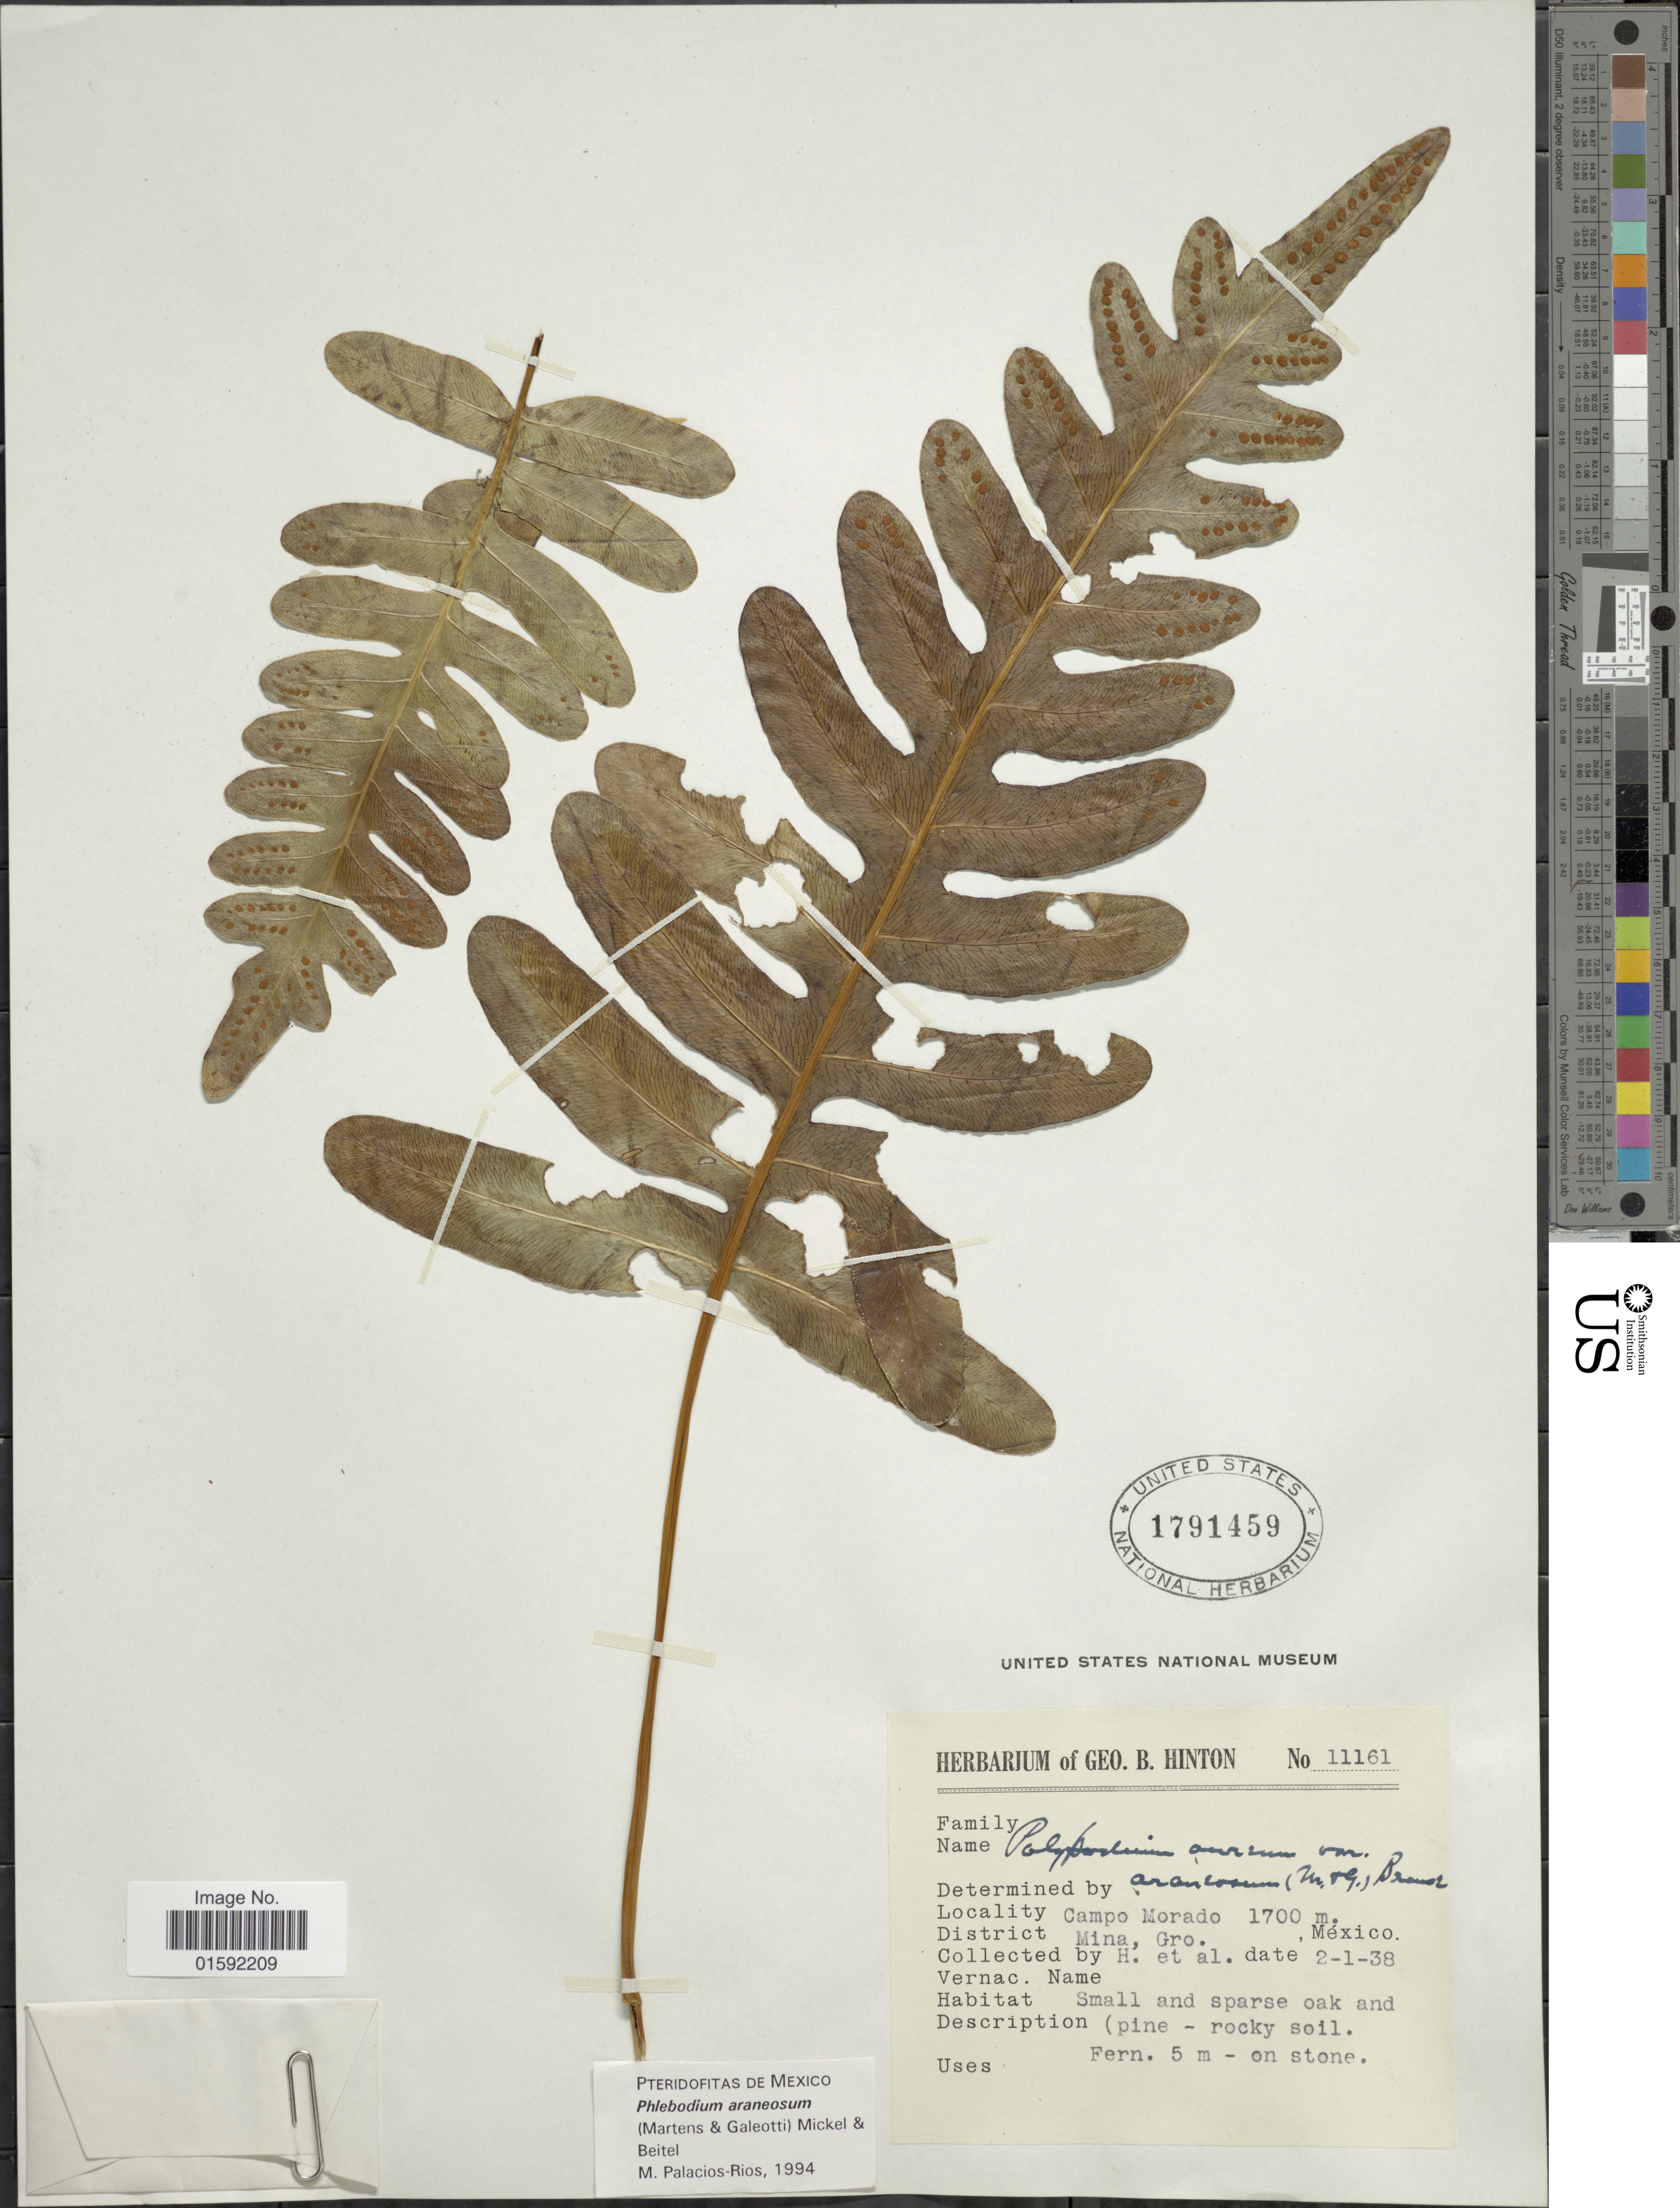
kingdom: Plantae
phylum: Tracheophyta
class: Polypodiopsida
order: Polypodiales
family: Polypodiaceae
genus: Phlebodium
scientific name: Phlebodium araneosum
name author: (M. Martens) Mickel & Beitel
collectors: G. B. Hinton & et al.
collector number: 11161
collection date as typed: Transcribed d/m/y: 2/1/38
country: Mexico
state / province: Guerrero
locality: Campo Morado, Mina, Gro.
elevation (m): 1700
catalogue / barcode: US 1791459